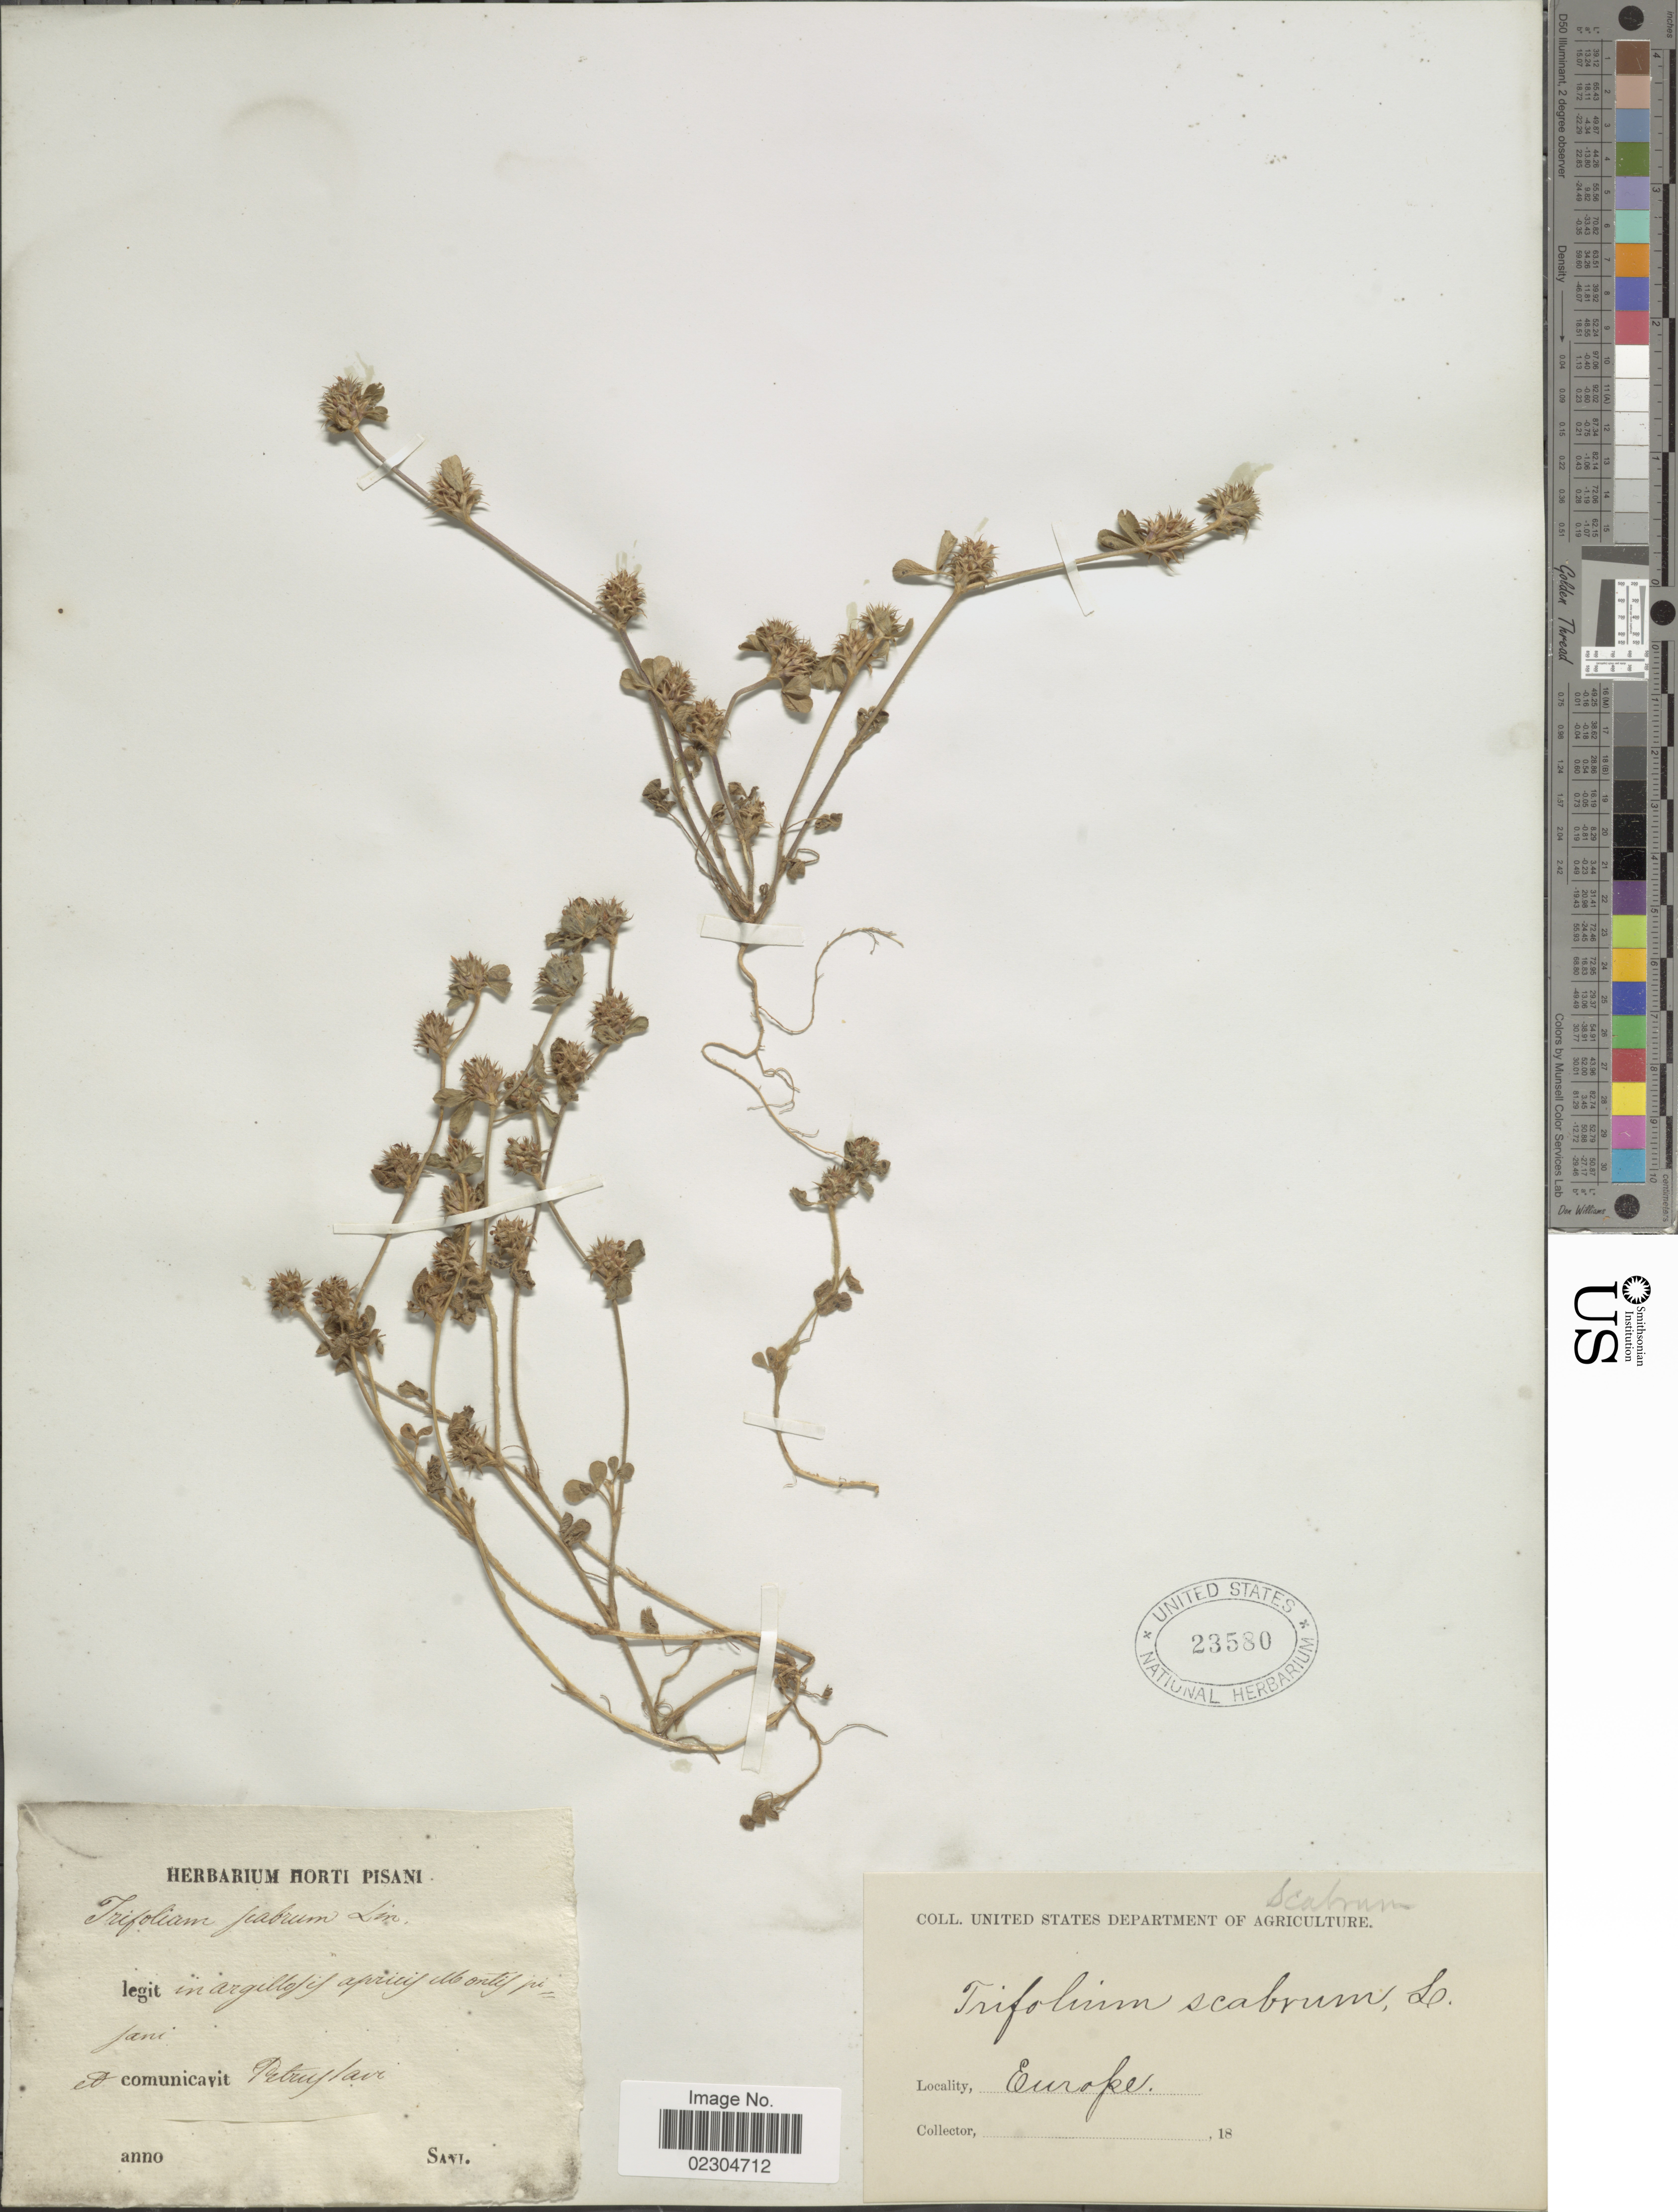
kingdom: Plantae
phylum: Tracheophyta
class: Magnoliopsida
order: Fabales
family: Fabaceae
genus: Trifolium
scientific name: Trifolium scabrum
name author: L.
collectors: G. Savi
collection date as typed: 18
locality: In argullofif Montif. [interpreted] Europe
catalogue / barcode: US 23580